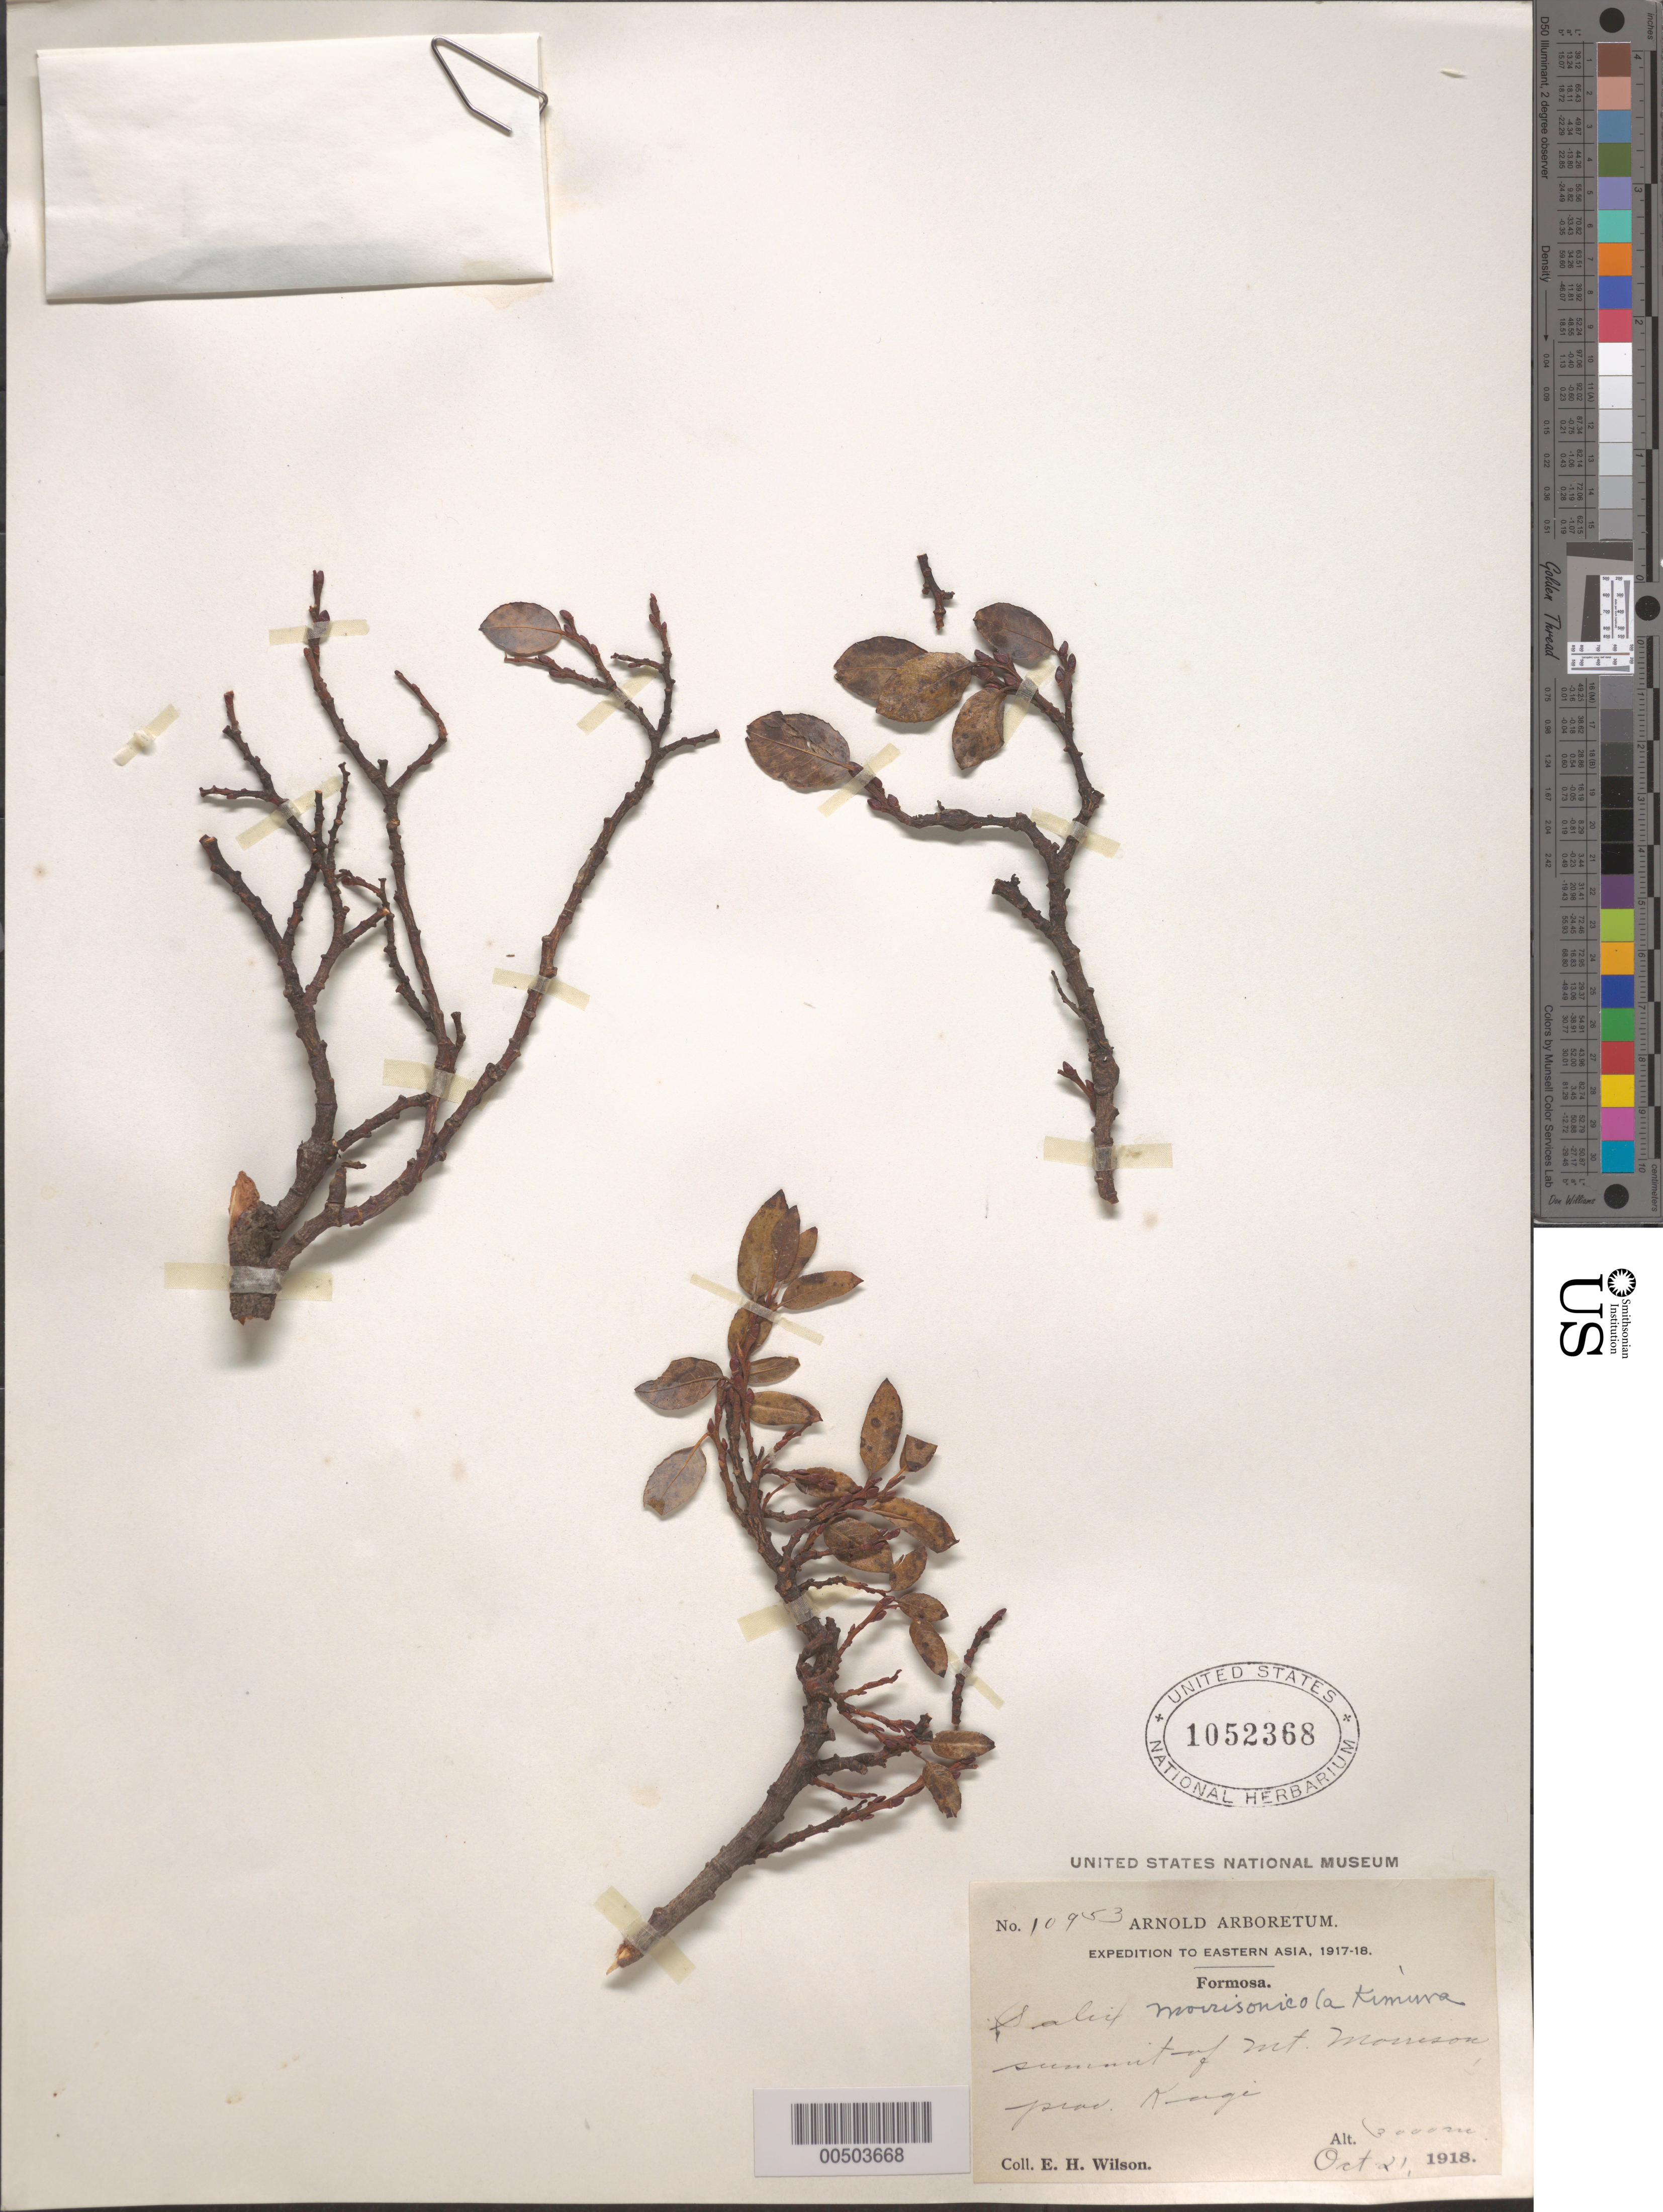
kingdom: Plantae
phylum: Tracheophyta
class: Magnoliopsida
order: Malpighiales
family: Salicaceae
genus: Salix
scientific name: Salix morrisonicola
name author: Kimura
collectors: E. H. Wilson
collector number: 10953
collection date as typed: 21 Oct 1918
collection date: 1918-10-21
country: Taiwan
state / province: T'ai-wan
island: Taiwan [Formosa]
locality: Mt. Morrison, Kagi District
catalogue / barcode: US 1052368